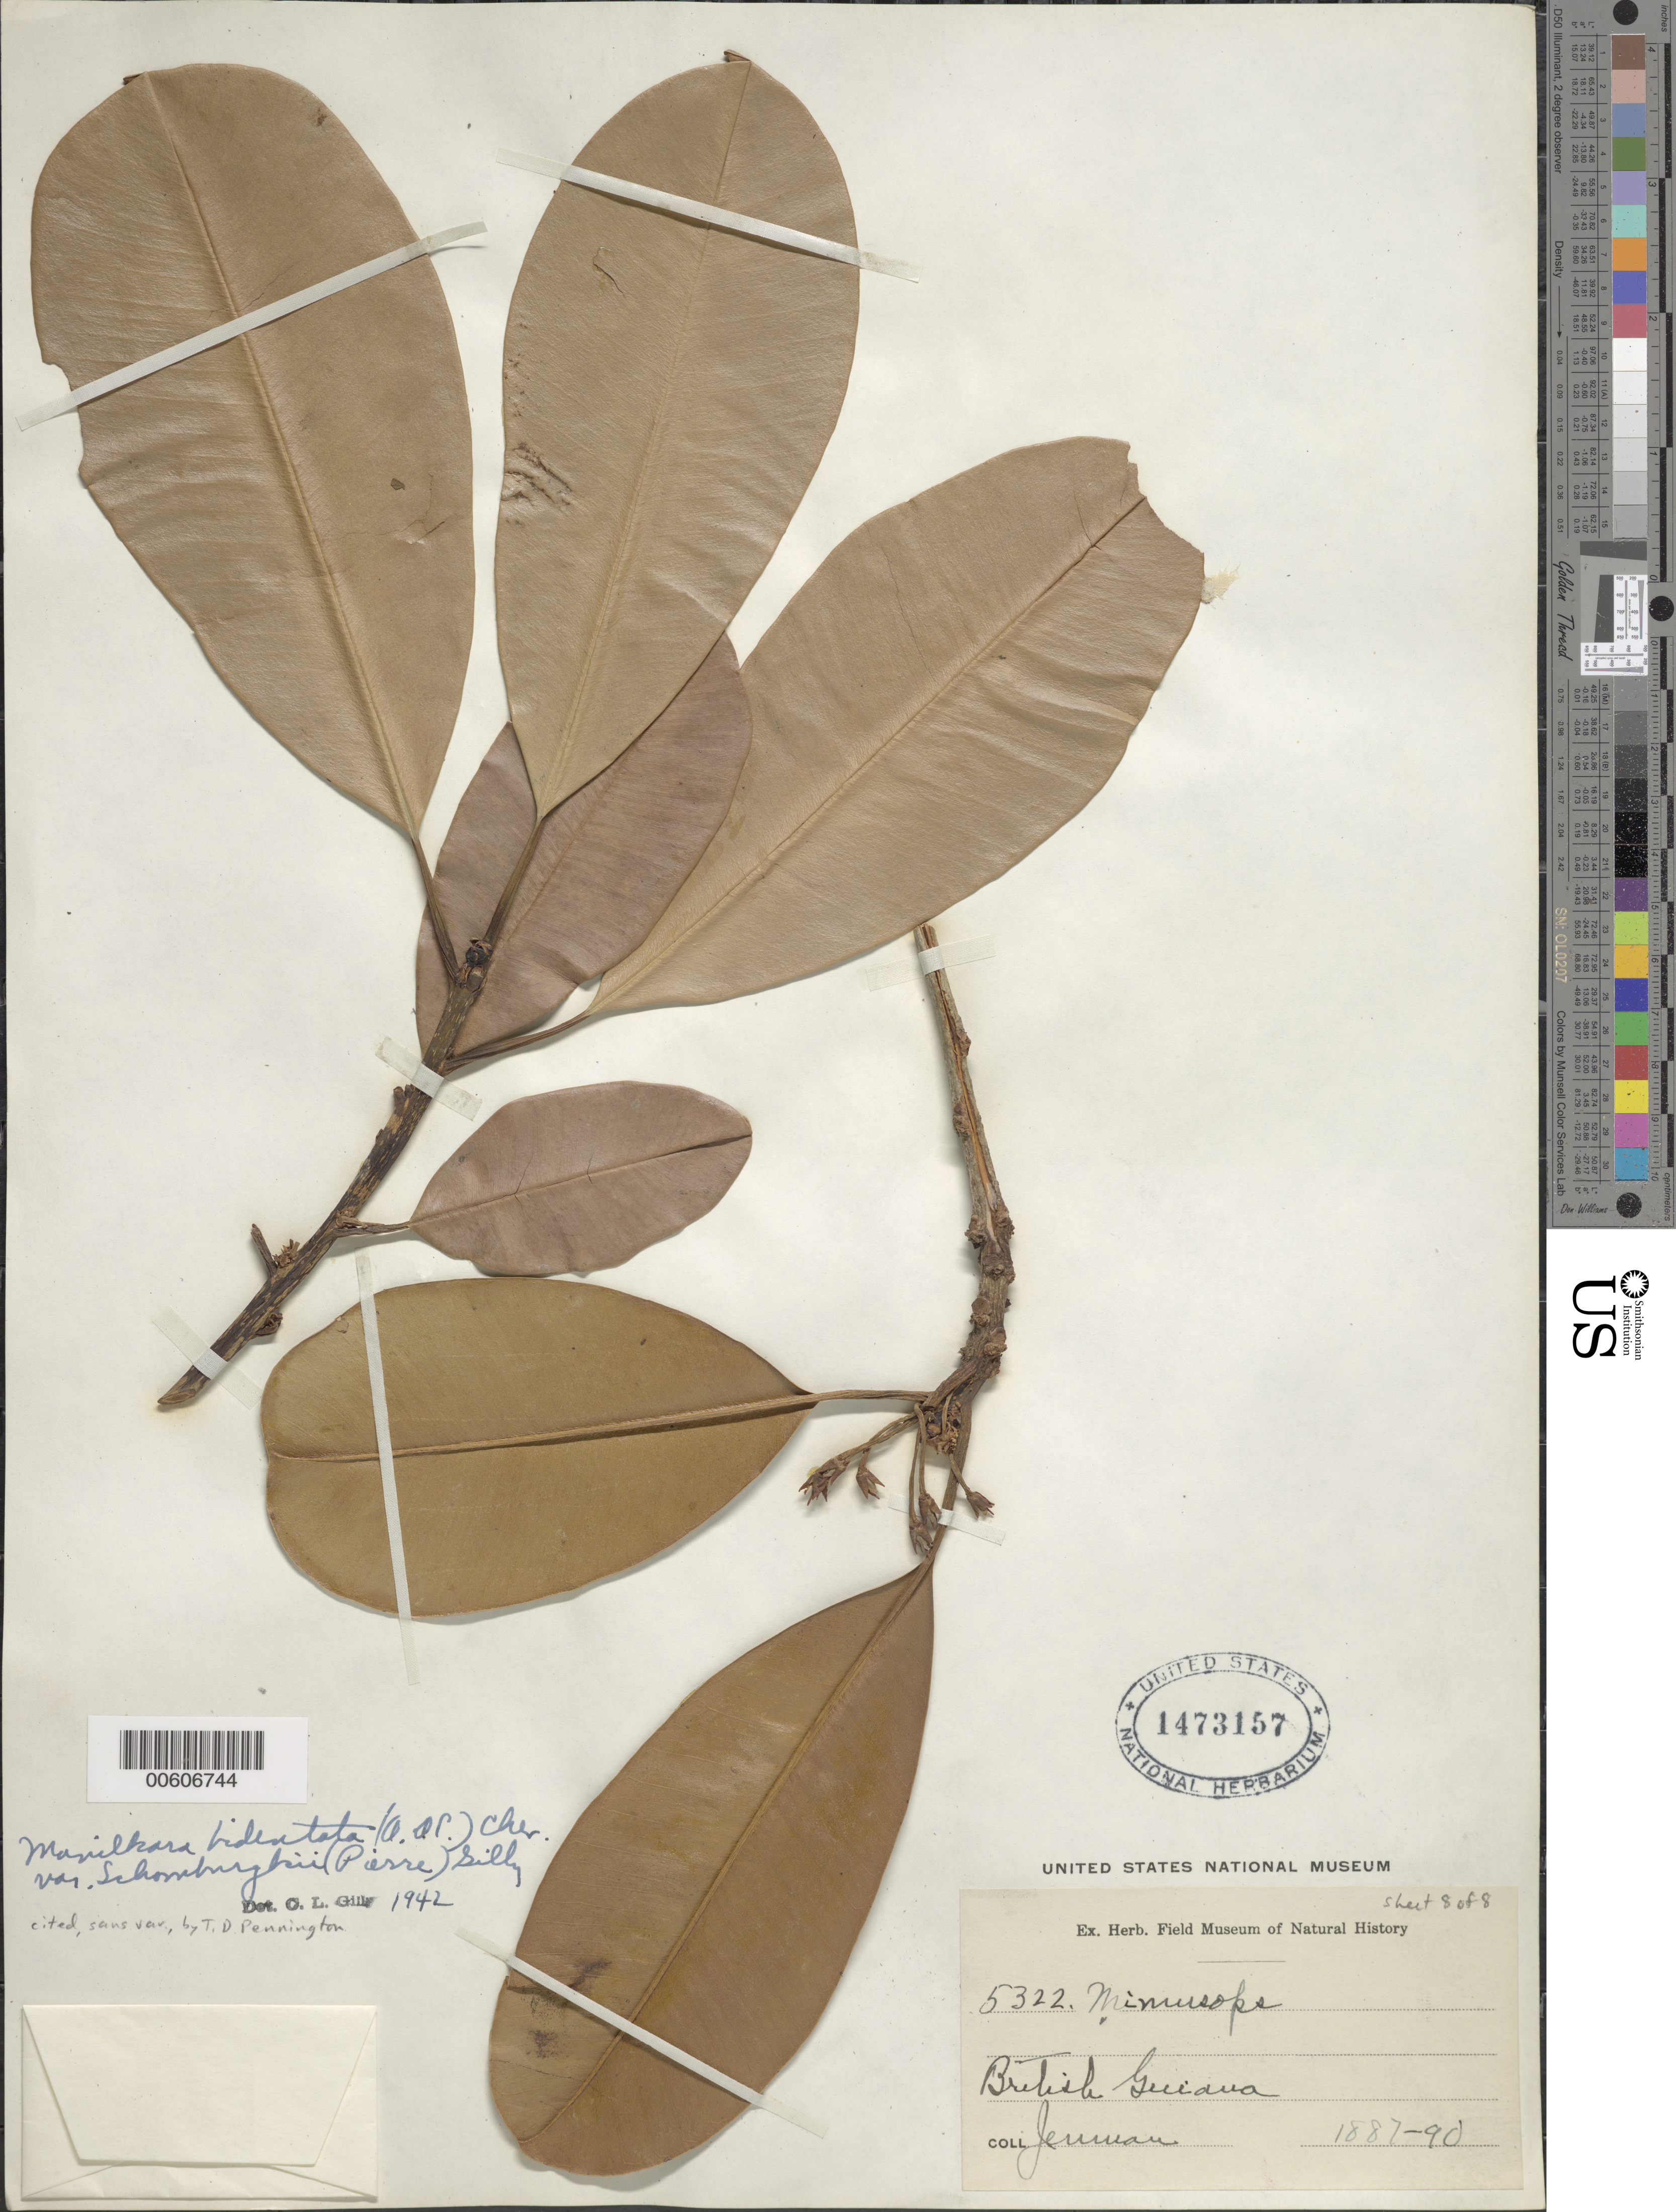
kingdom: Plantae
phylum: Tracheophyta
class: Magnoliopsida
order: Ericales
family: Sapotaceae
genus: Manilkara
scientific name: Manilkara bidentata subsp. bidentata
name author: (A. DC.) A. Chev.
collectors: -. Jenman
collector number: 5322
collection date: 1887/1890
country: Guyana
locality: British Guiana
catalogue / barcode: US 1473157